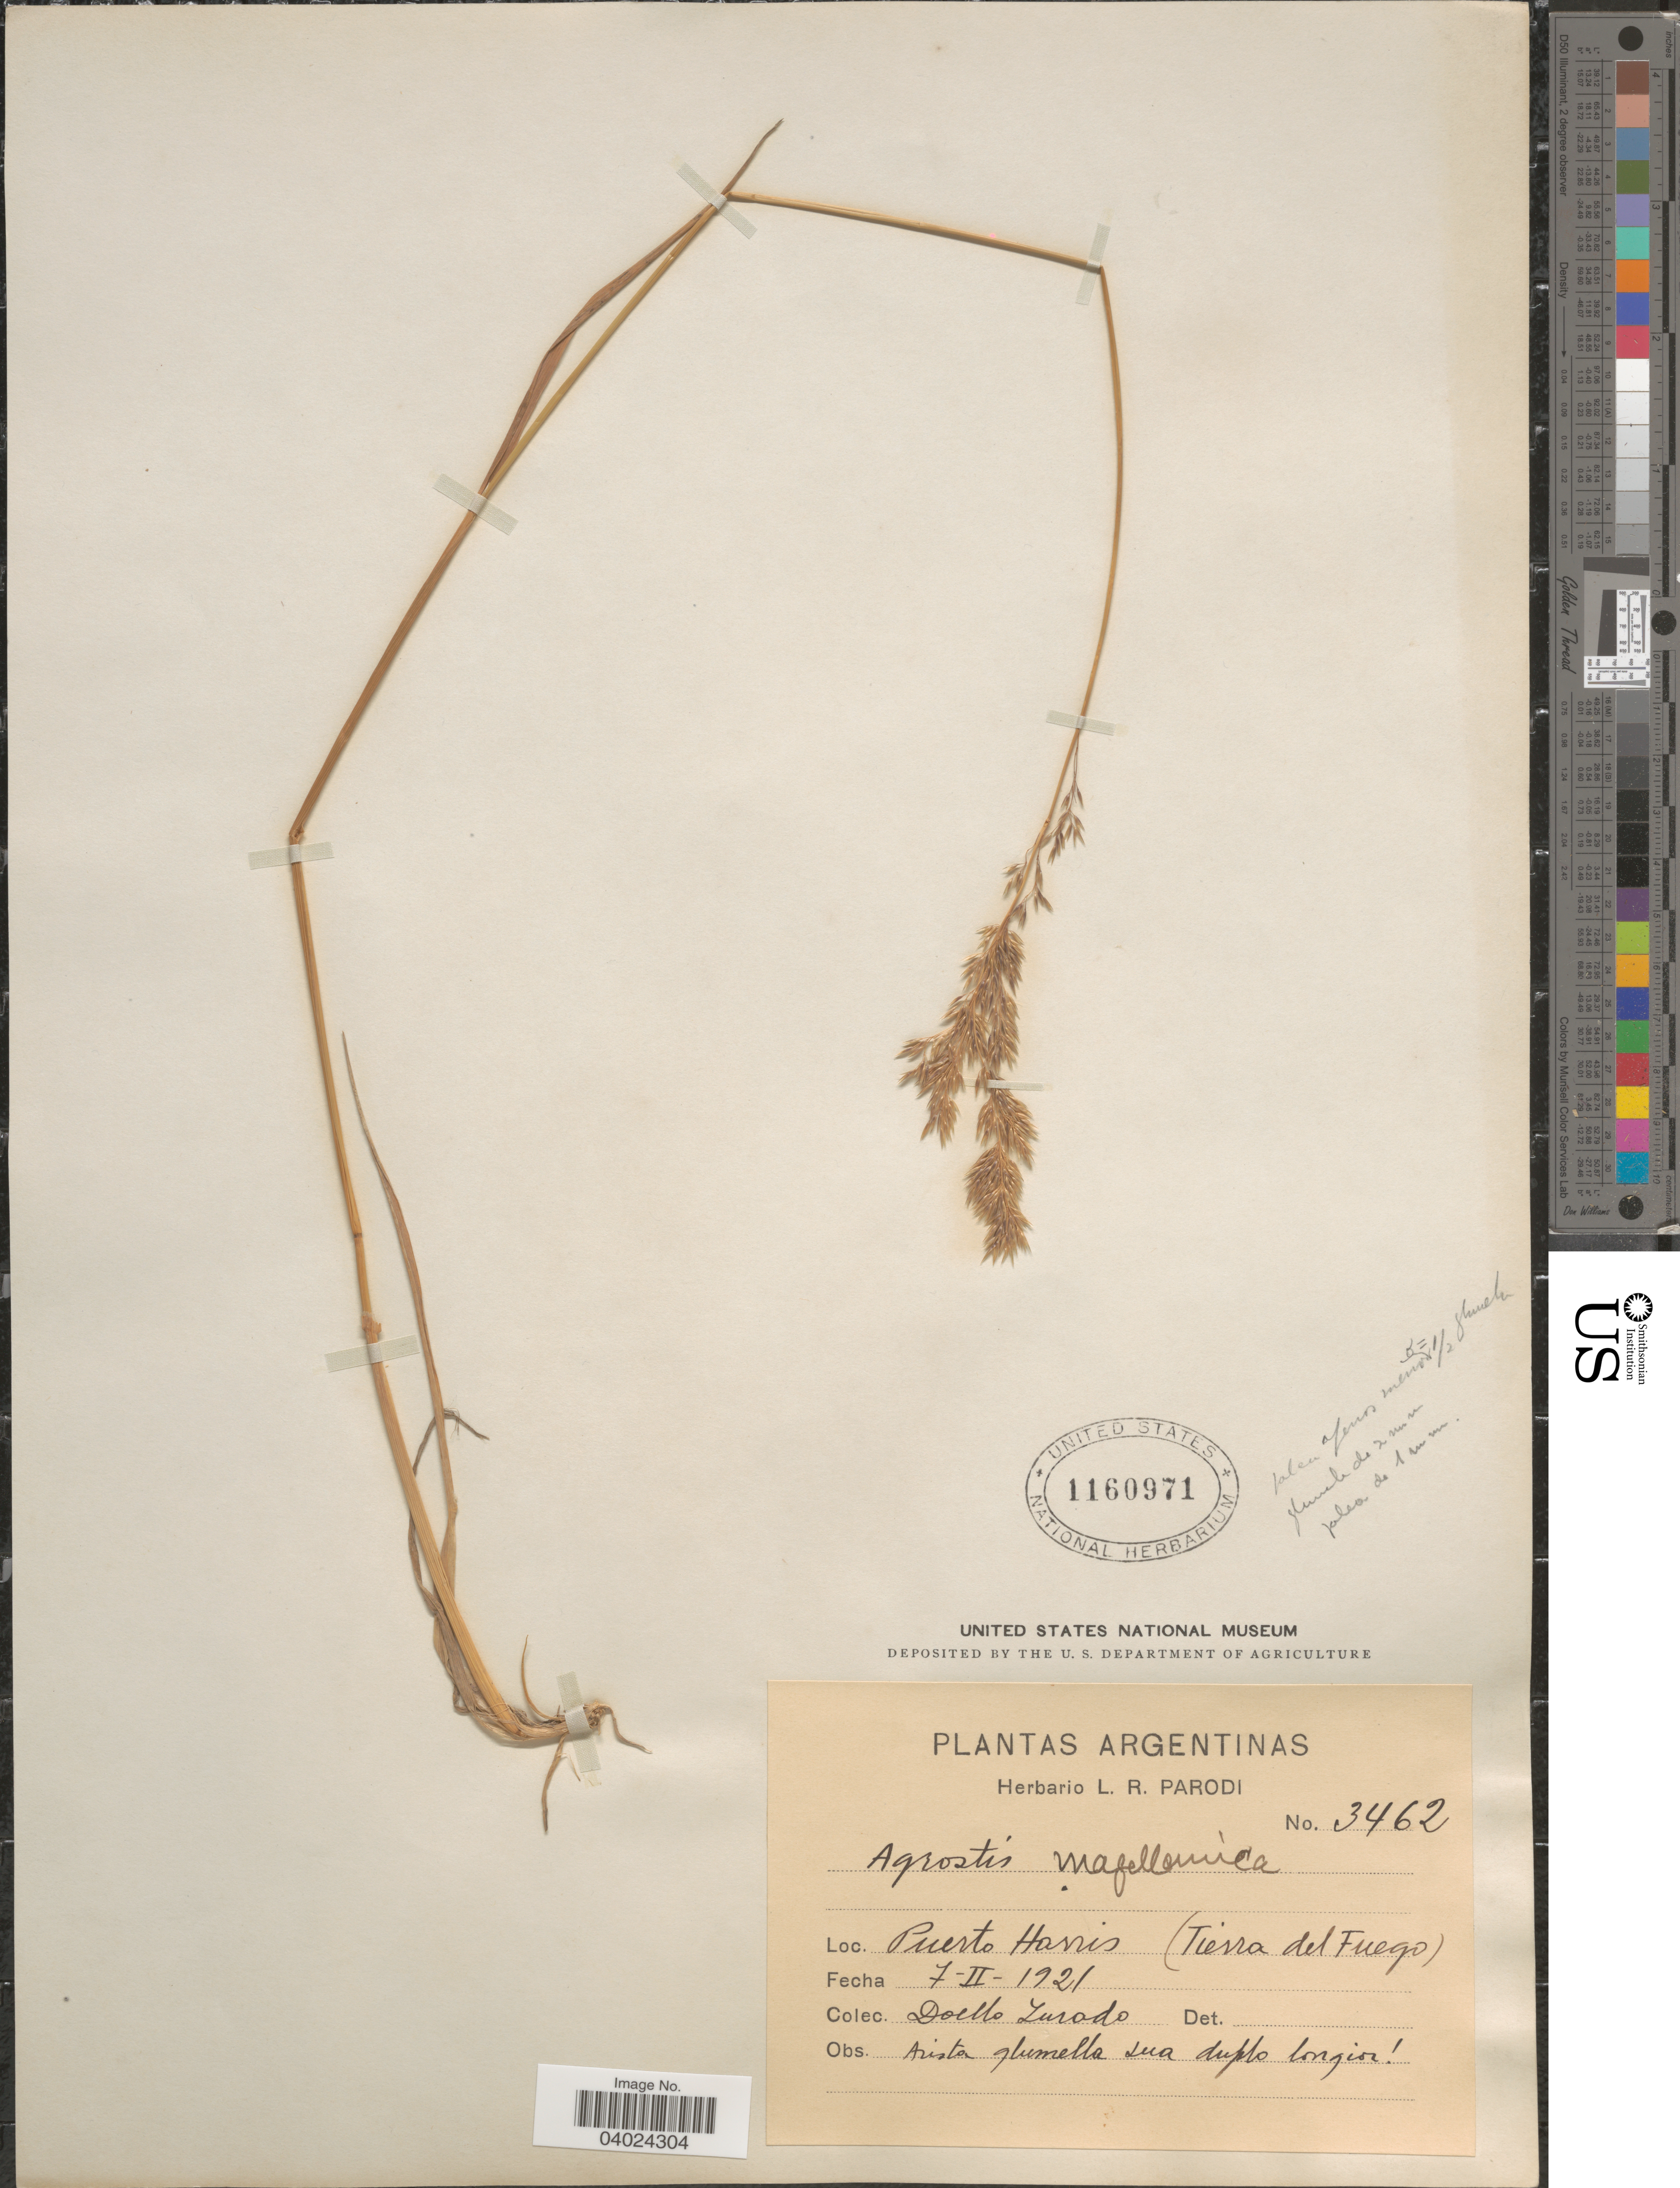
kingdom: Plantae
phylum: Tracheophyta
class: Liliopsida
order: Poales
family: Poaceae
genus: Agrostis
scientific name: Agrostis magellanica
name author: Lam.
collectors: D. Jurado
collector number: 3462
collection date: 1921-02-07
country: Argentina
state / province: Tierra del Fuego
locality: Puerto Harris.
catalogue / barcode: US 1160971